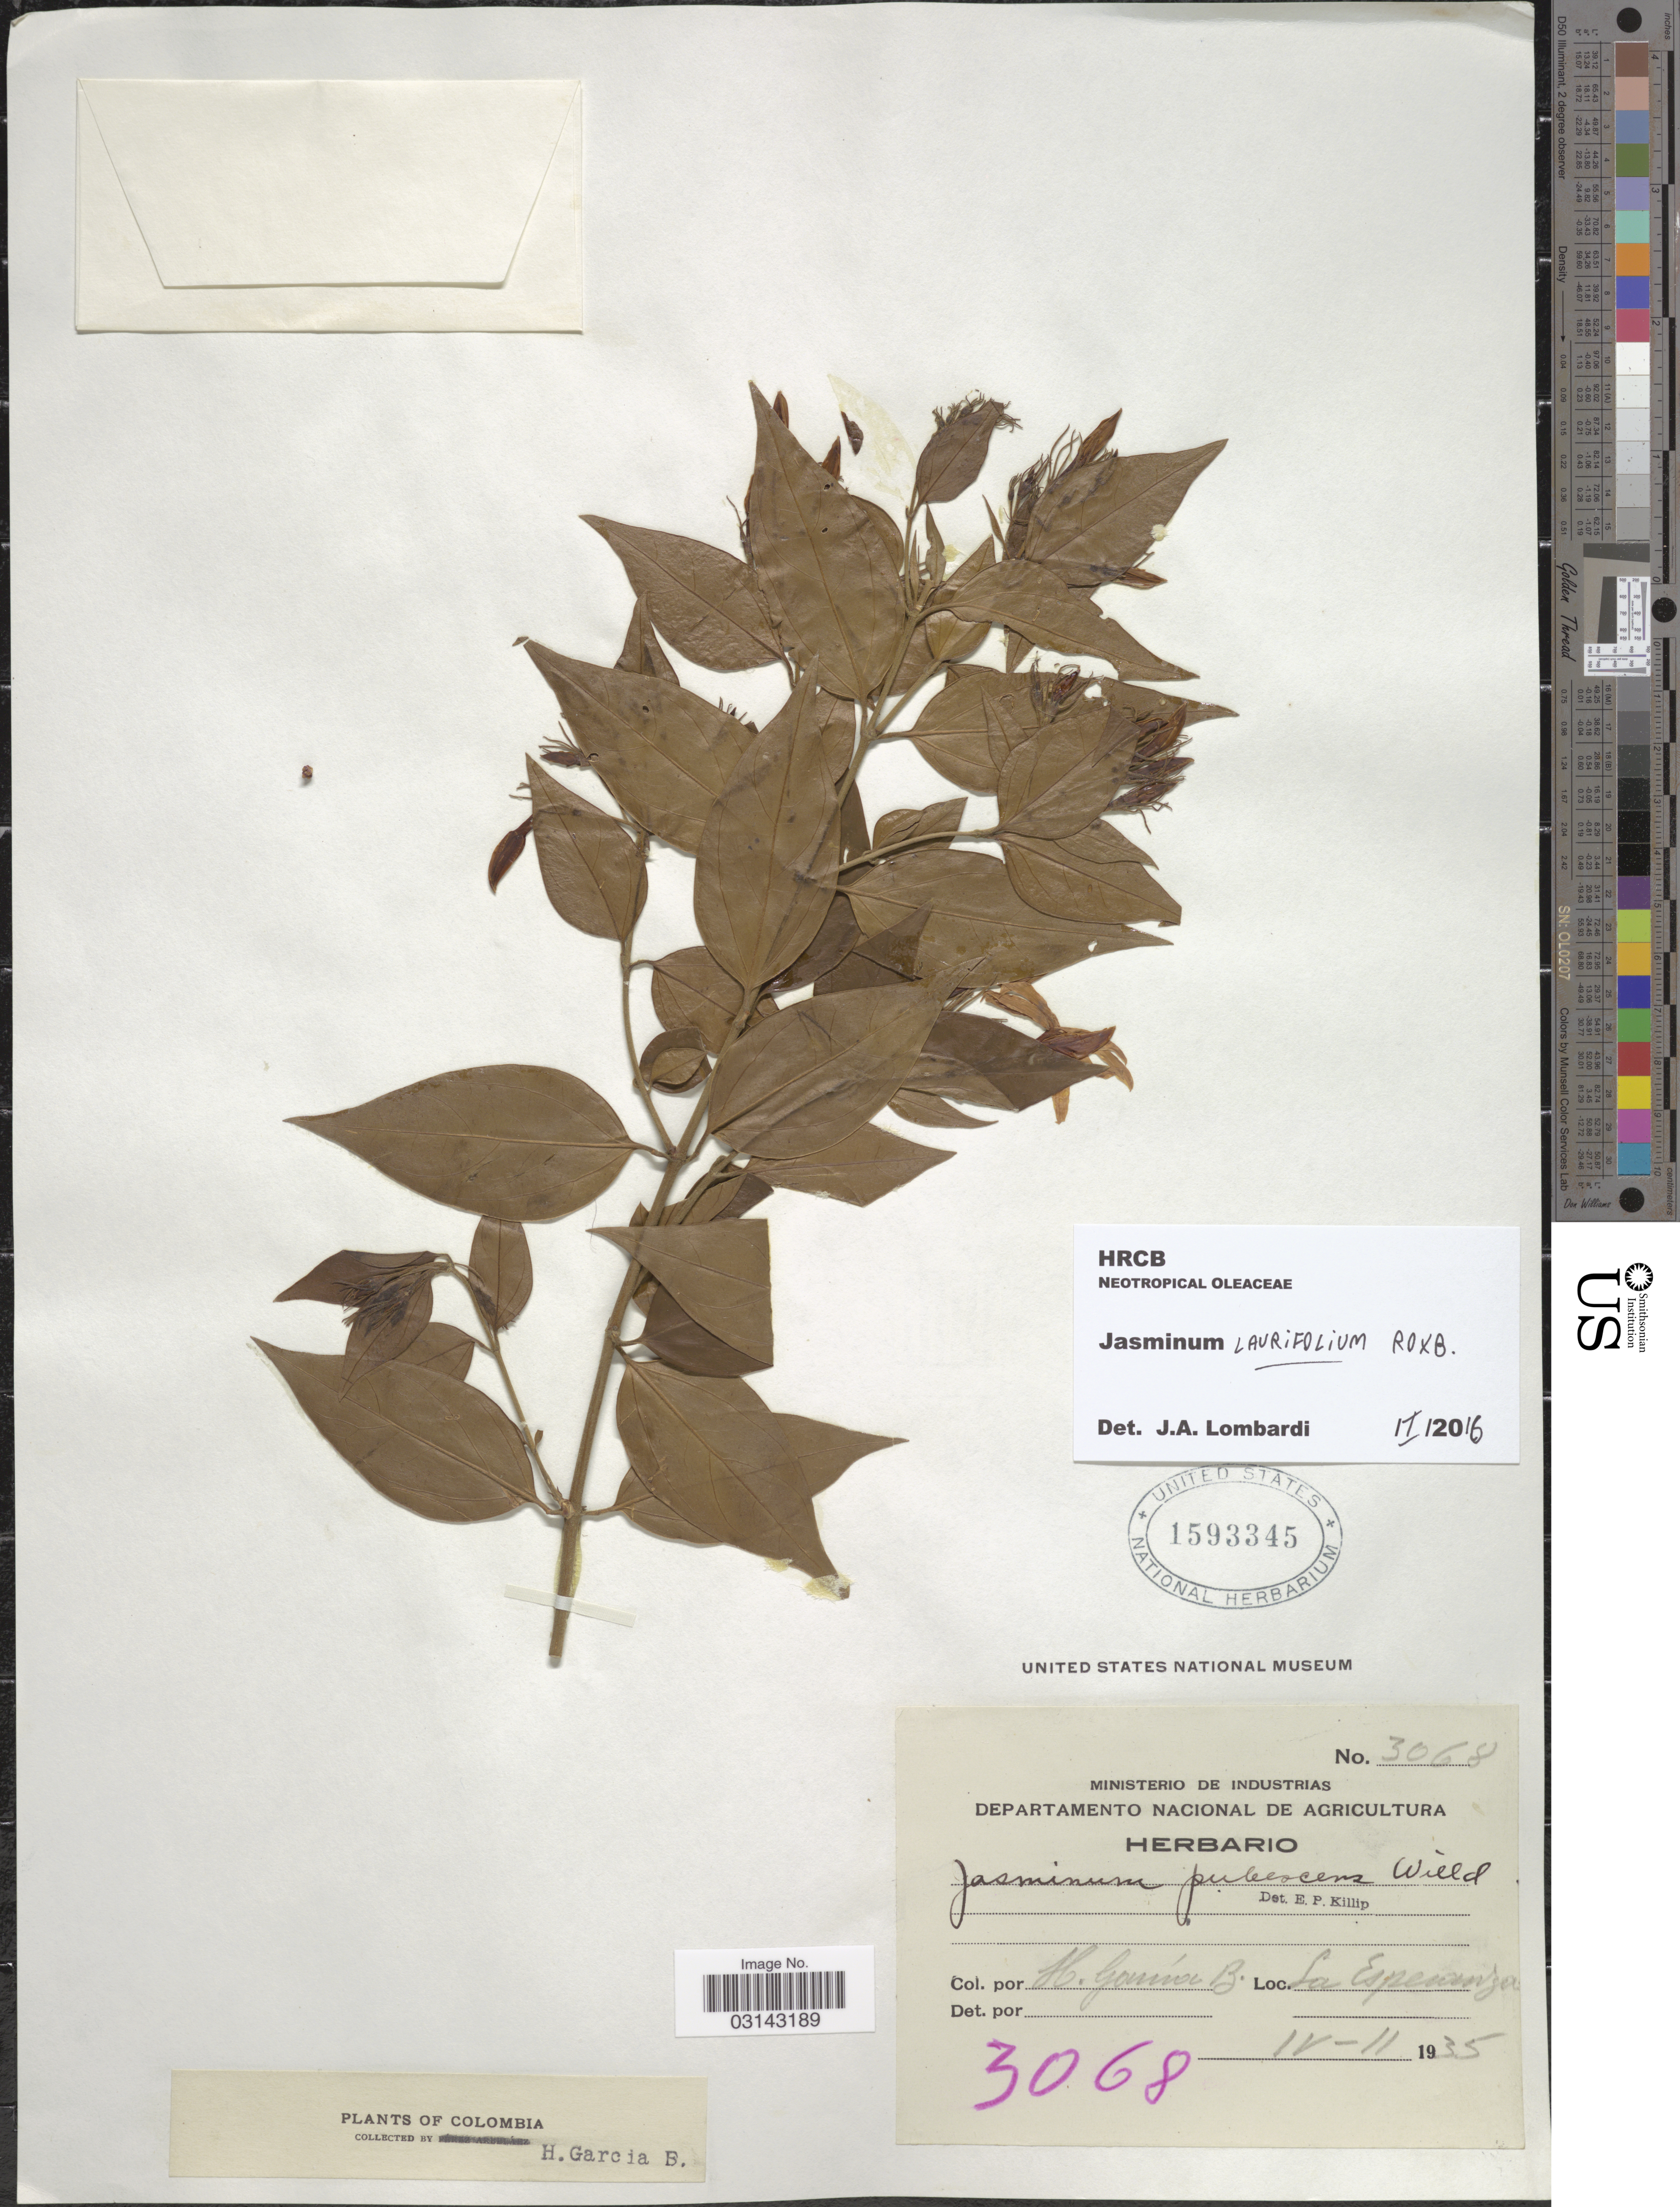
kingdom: Plantae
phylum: Tracheophyta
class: Magnoliopsida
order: Lamiales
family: Oleaceae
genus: Jasminum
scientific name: Jasminum laurifolium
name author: Roxb.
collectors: H. García B.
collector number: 3068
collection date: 1935-04-11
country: Colombia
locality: La Esperanza.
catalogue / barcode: US 1593345